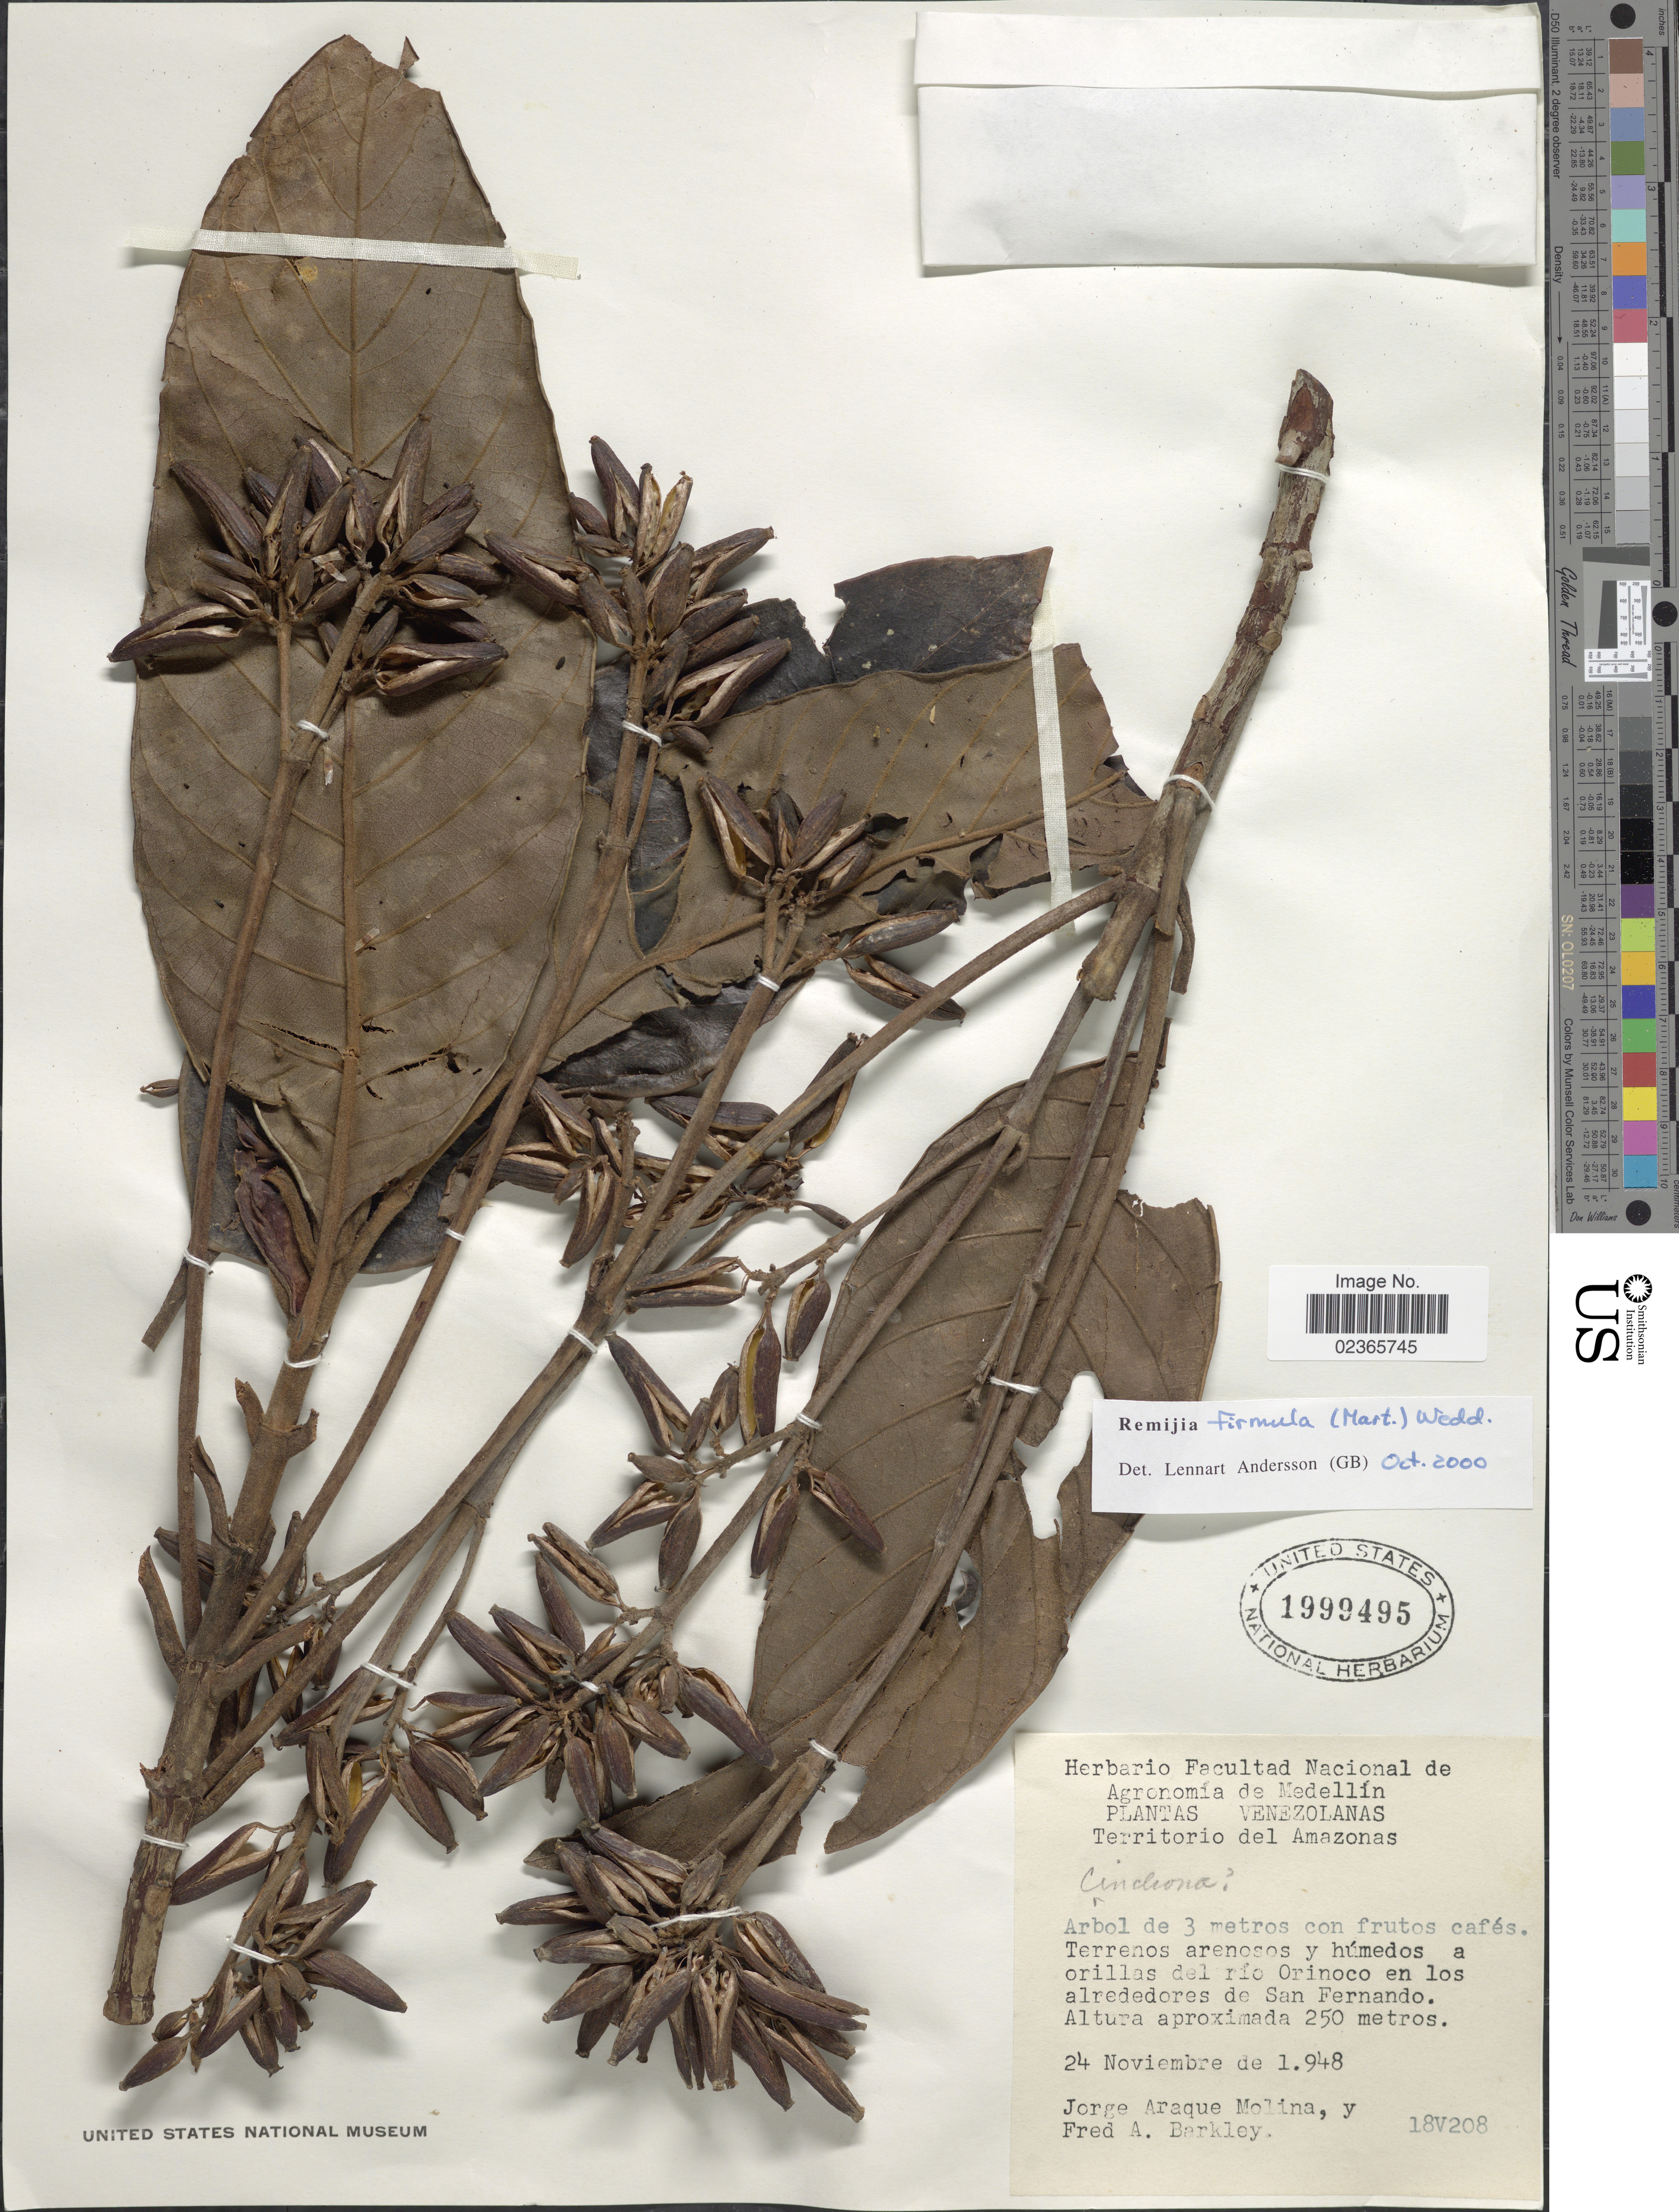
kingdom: Plantae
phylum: Tracheophyta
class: Magnoliopsida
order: Gentianales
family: Rubiaceae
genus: Remijia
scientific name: Remijia firmula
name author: (Mart.) Wedd.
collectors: J. Araque Molina & F. A. Barkley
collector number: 18V208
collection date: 1948-11-24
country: Venezuela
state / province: Amazonas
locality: Terrenos arenoso y humedos a orillas del rio Orinoco en los alrededores de San Fernando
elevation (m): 250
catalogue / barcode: US 1999495